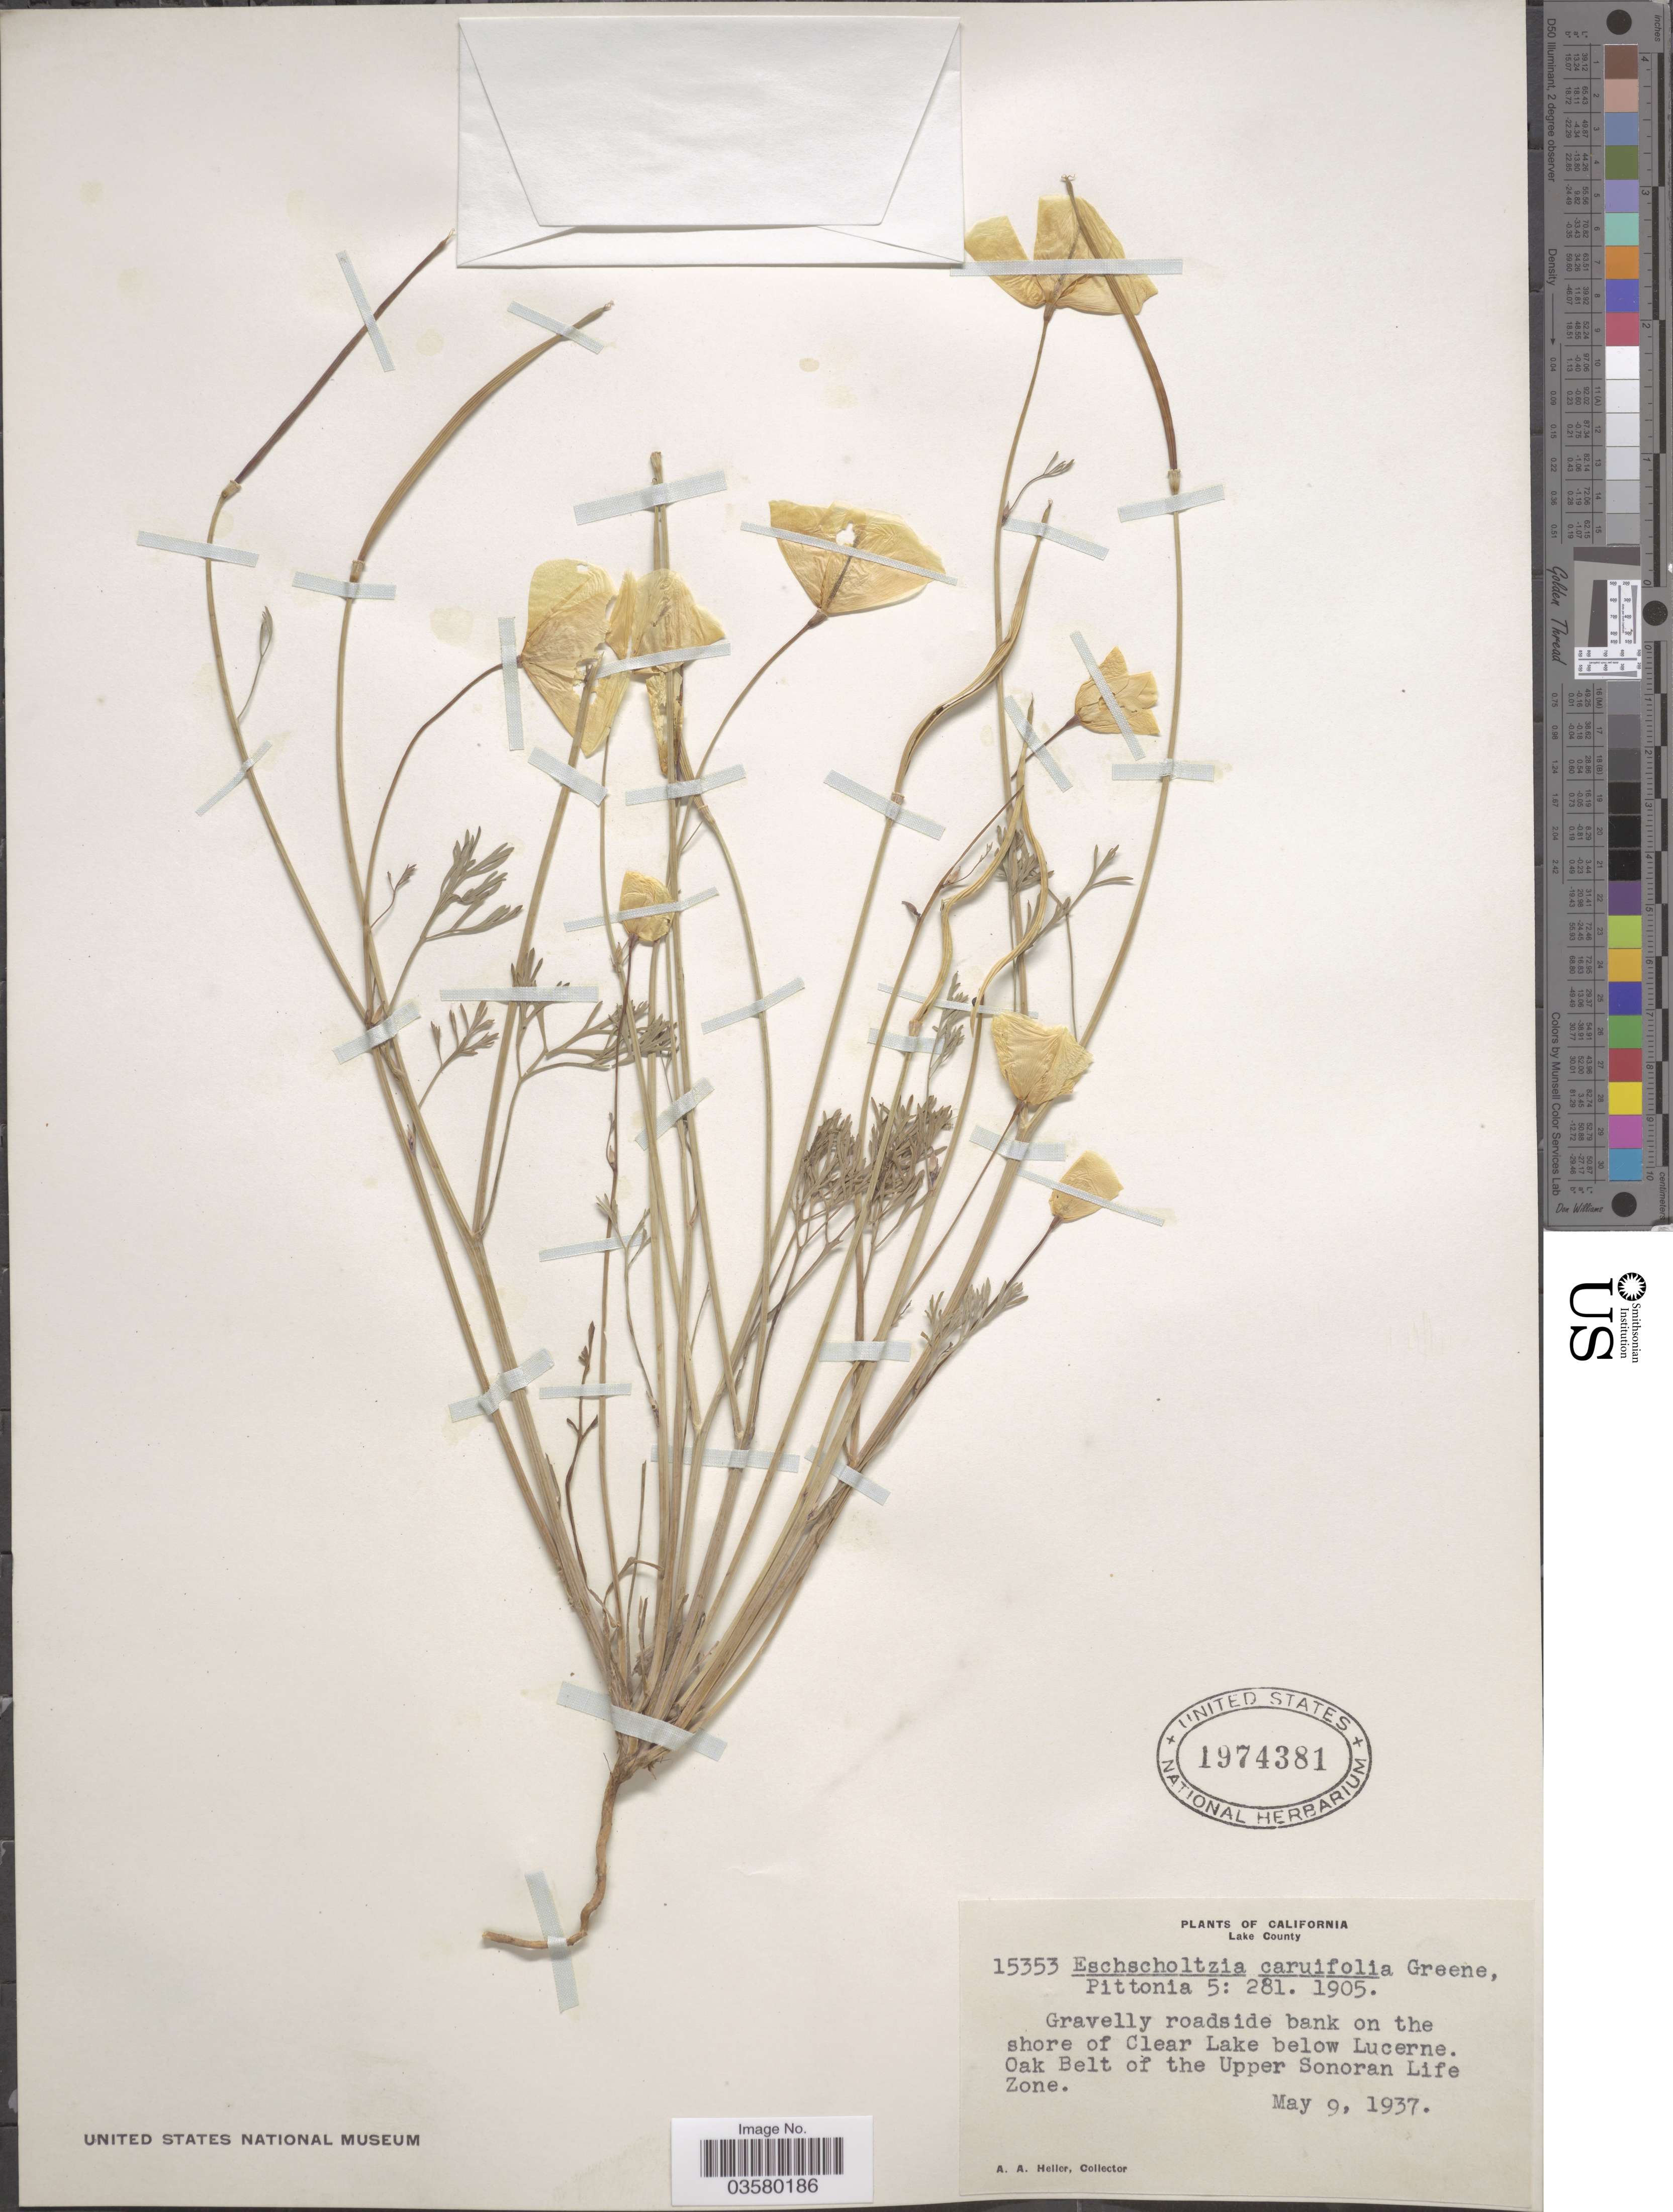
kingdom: Plantae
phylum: Tracheophyta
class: Magnoliopsida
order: Ranunculales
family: Papaveraceae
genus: Eschscholzia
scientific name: Eschscholzia caespitosa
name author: Benth.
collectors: A. A. Heller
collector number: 15353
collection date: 1937-05-09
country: United States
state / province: California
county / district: Lake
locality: Lake County. Gravelly roadside bank on the shore of Clear Lake below Lucerne. Oak Belt of the Upper Sonoran Life Zone.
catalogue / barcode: US 1974381